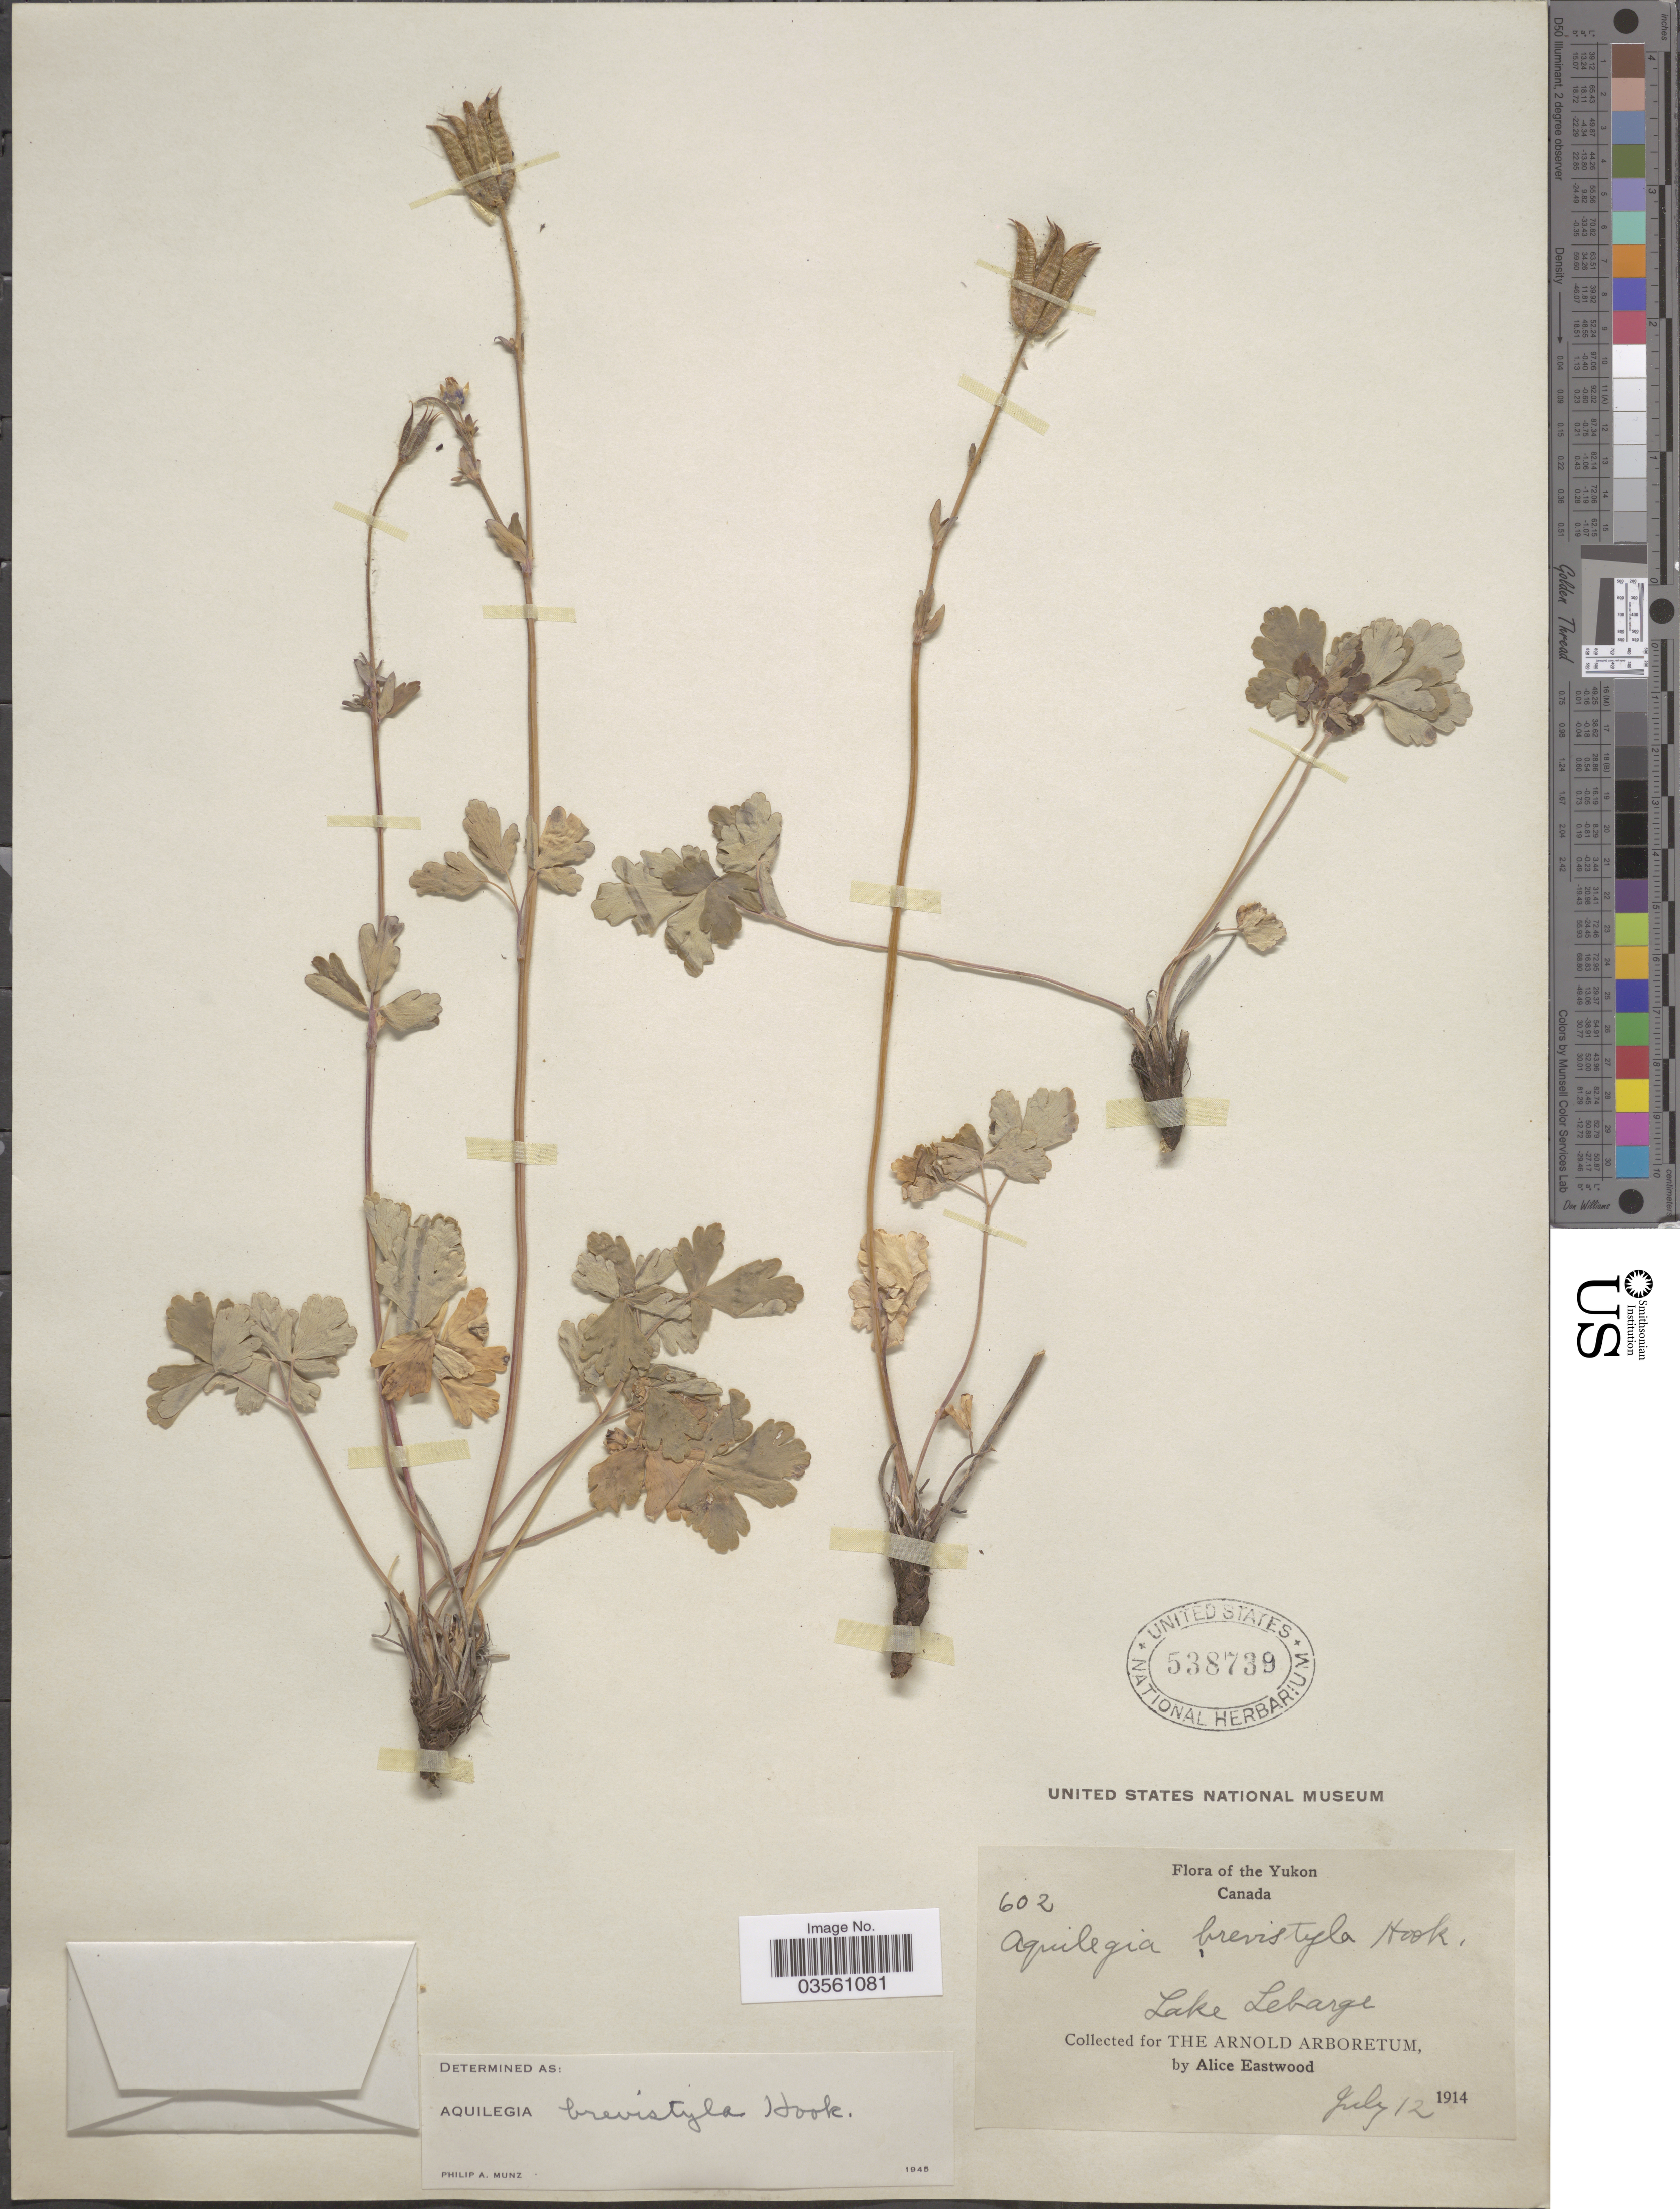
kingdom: Plantae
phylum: Tracheophyta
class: Magnoliopsida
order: Ranunculales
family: Ranunculaceae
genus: Aquilegia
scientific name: Aquilegia brevistyla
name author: Hook.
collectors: A. Eastwood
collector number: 602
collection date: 1914-07-12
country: Canada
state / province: Yukon Territory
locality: Yukon. Lake Lebarge.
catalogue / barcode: US 538739